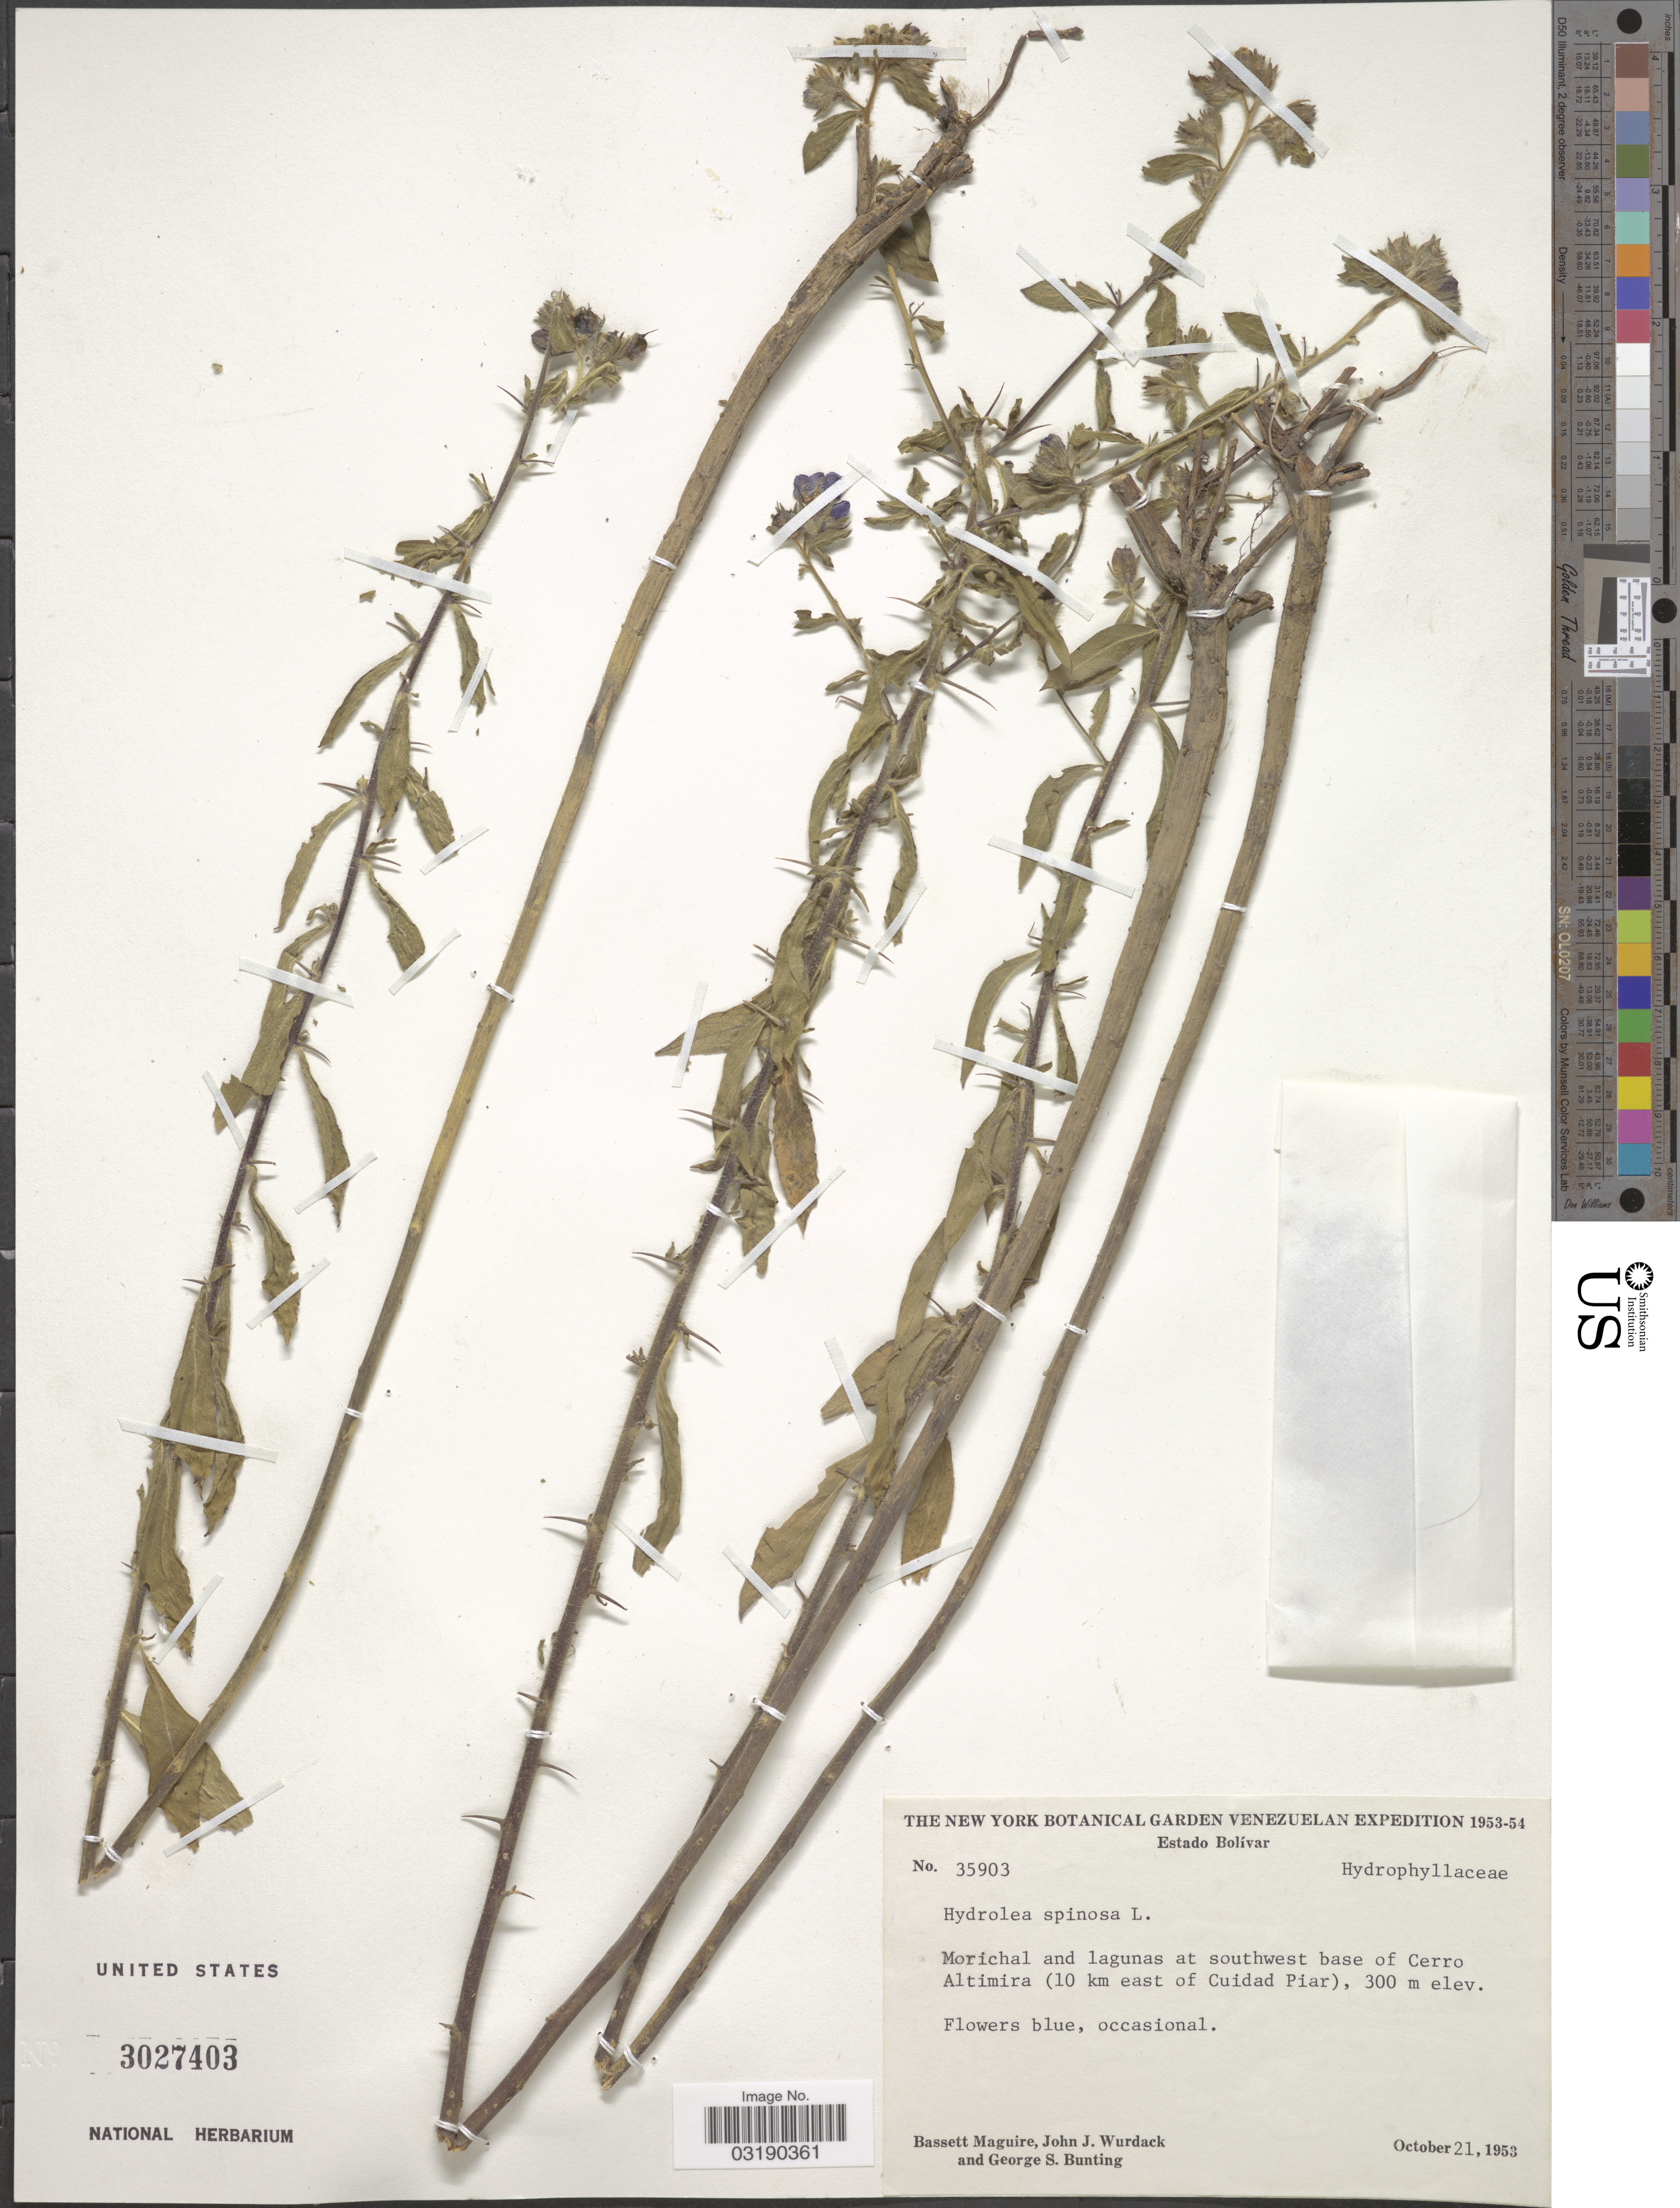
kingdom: Plantae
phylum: Tracheophyta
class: Magnoliopsida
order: Solanales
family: Hydroleaceae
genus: Hydrolea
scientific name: Hydrolea spinosa var. spinosa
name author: L.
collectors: B. Maguire, J. J. Wurdack & G. S. Bunting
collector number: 35903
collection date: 1953-10-21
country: Venezuela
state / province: Bolivar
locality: Morichal and lagunas at southwest base of Cerro Altimira (10 km east of Ciudad Piar).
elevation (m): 300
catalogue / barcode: US 3027403